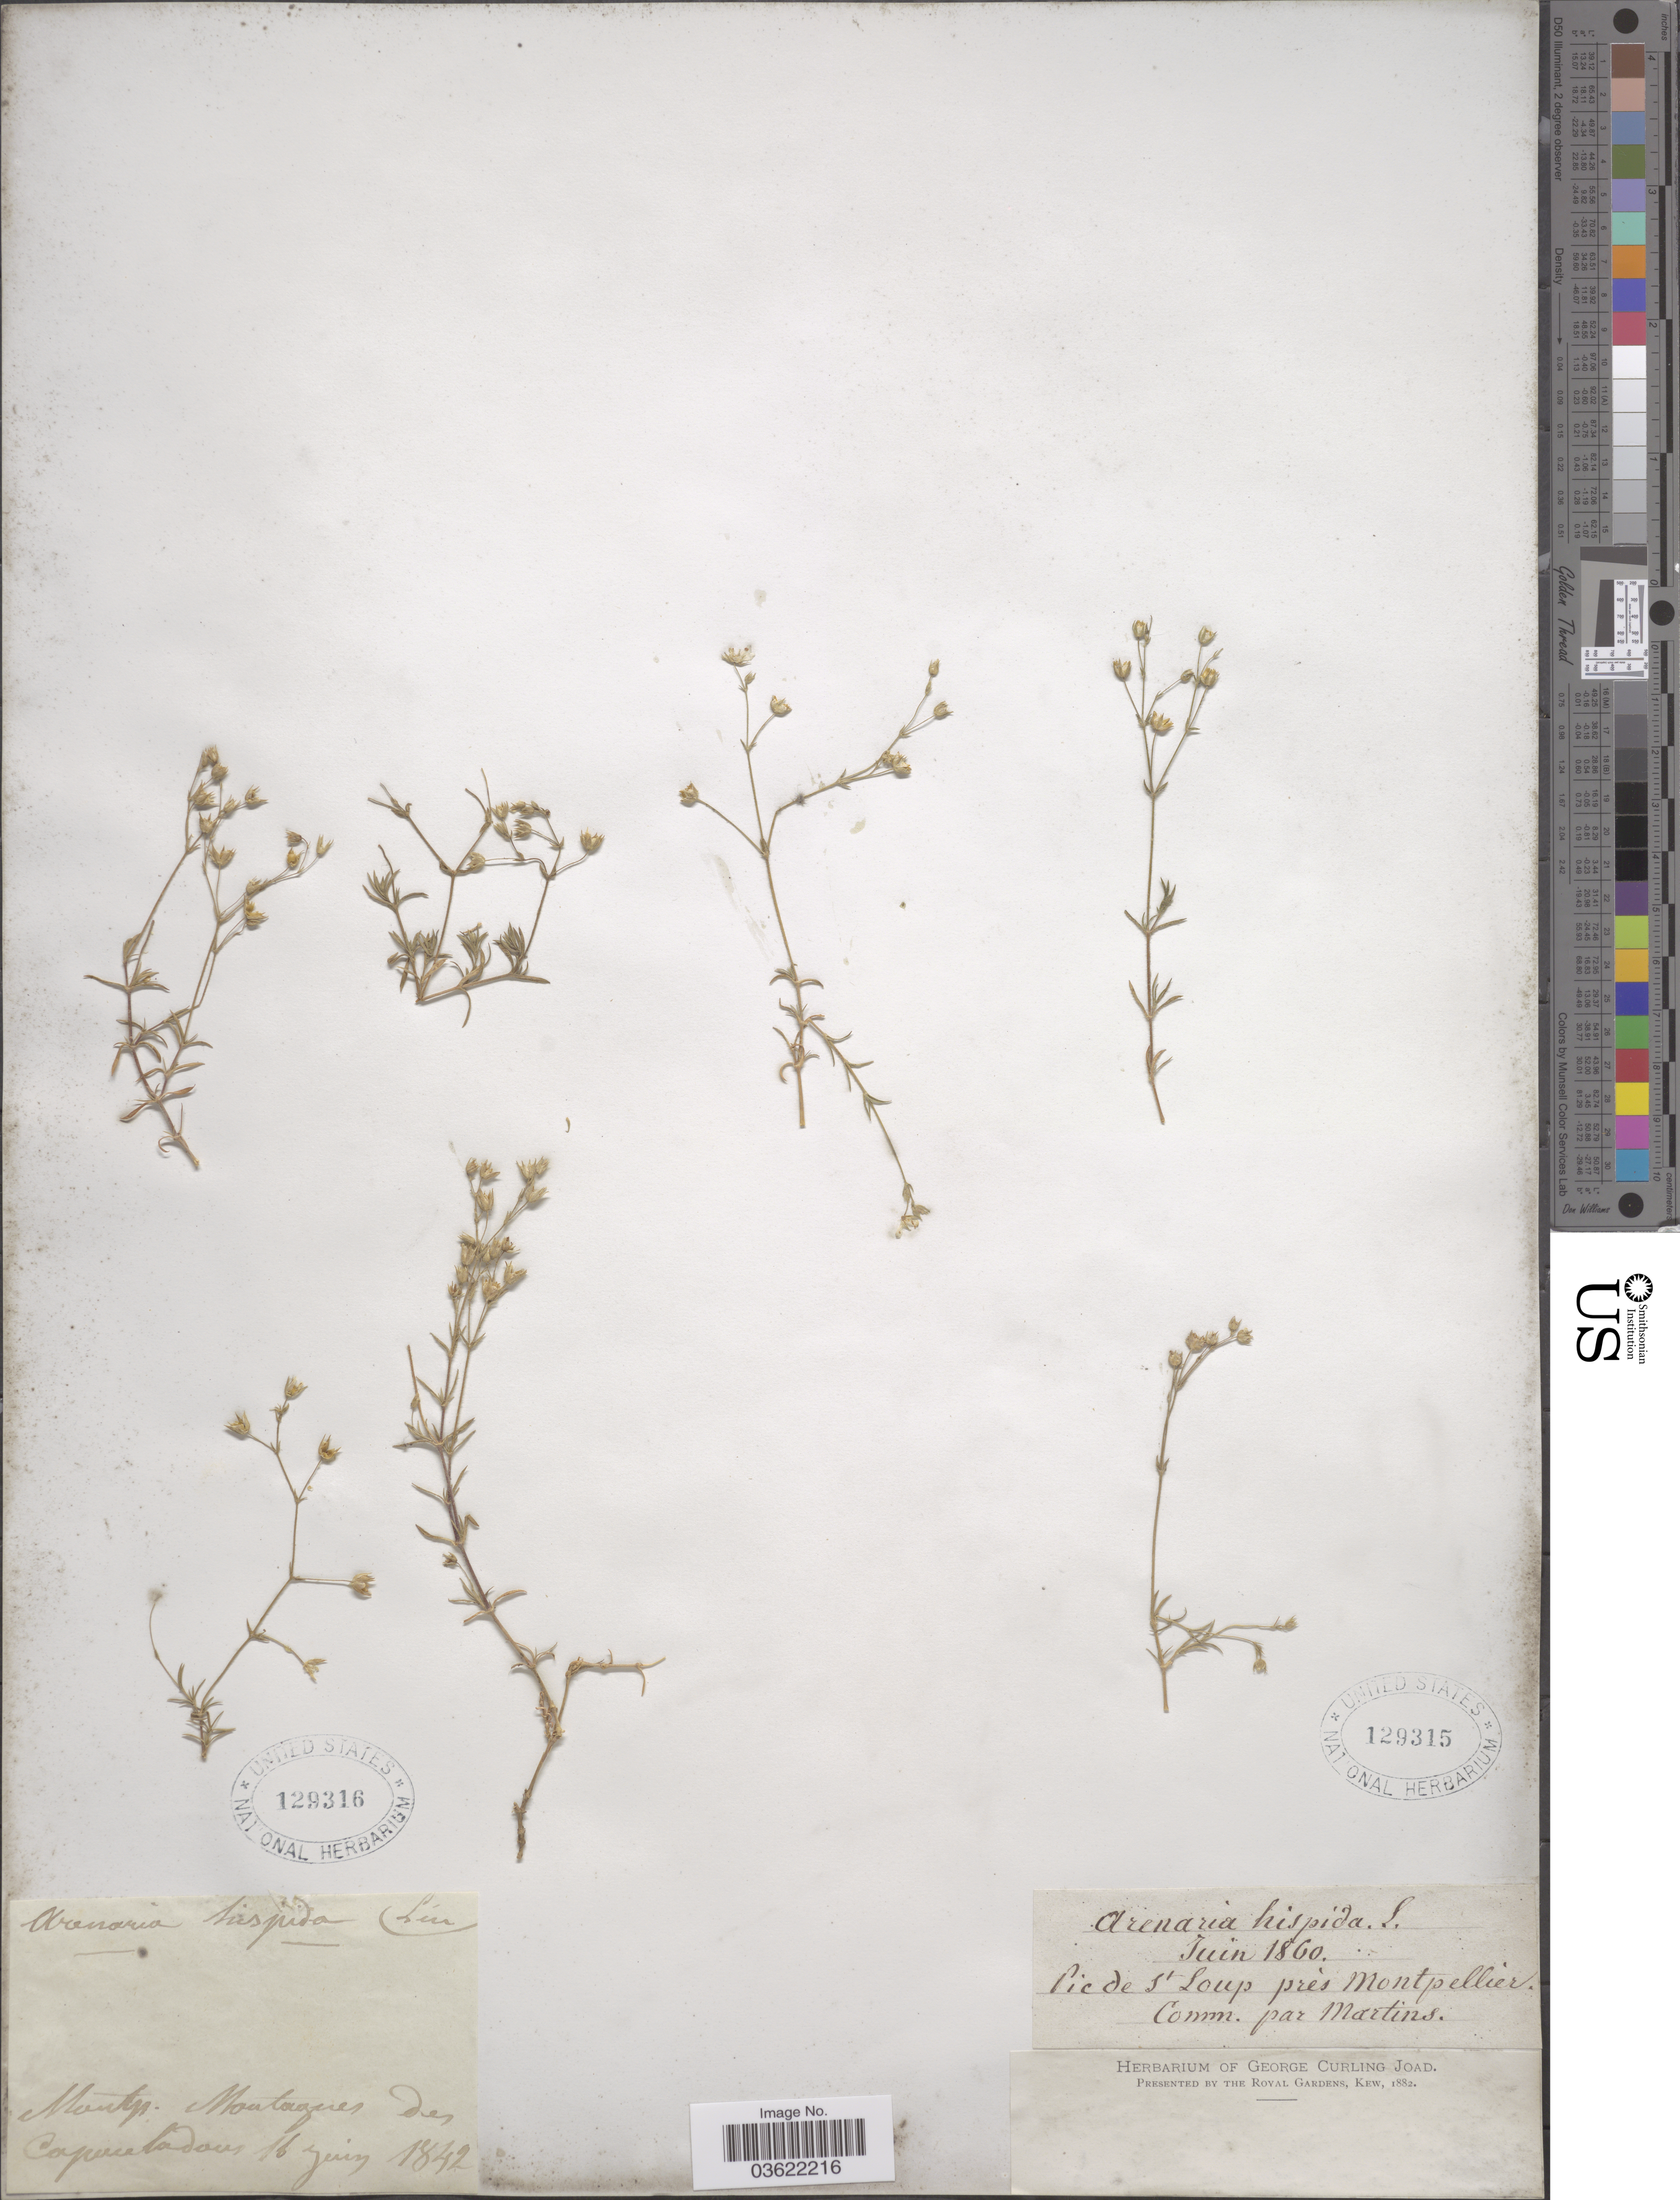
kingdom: Plantae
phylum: Tracheophyta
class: Magnoliopsida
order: Caryophyllales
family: Caryophyllaceae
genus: Arenaria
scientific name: Arenaria hispida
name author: L.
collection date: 1842-06-16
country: France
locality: Montp. Montagnes des Copuieladoux. [interpreted]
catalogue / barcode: US 129316-2